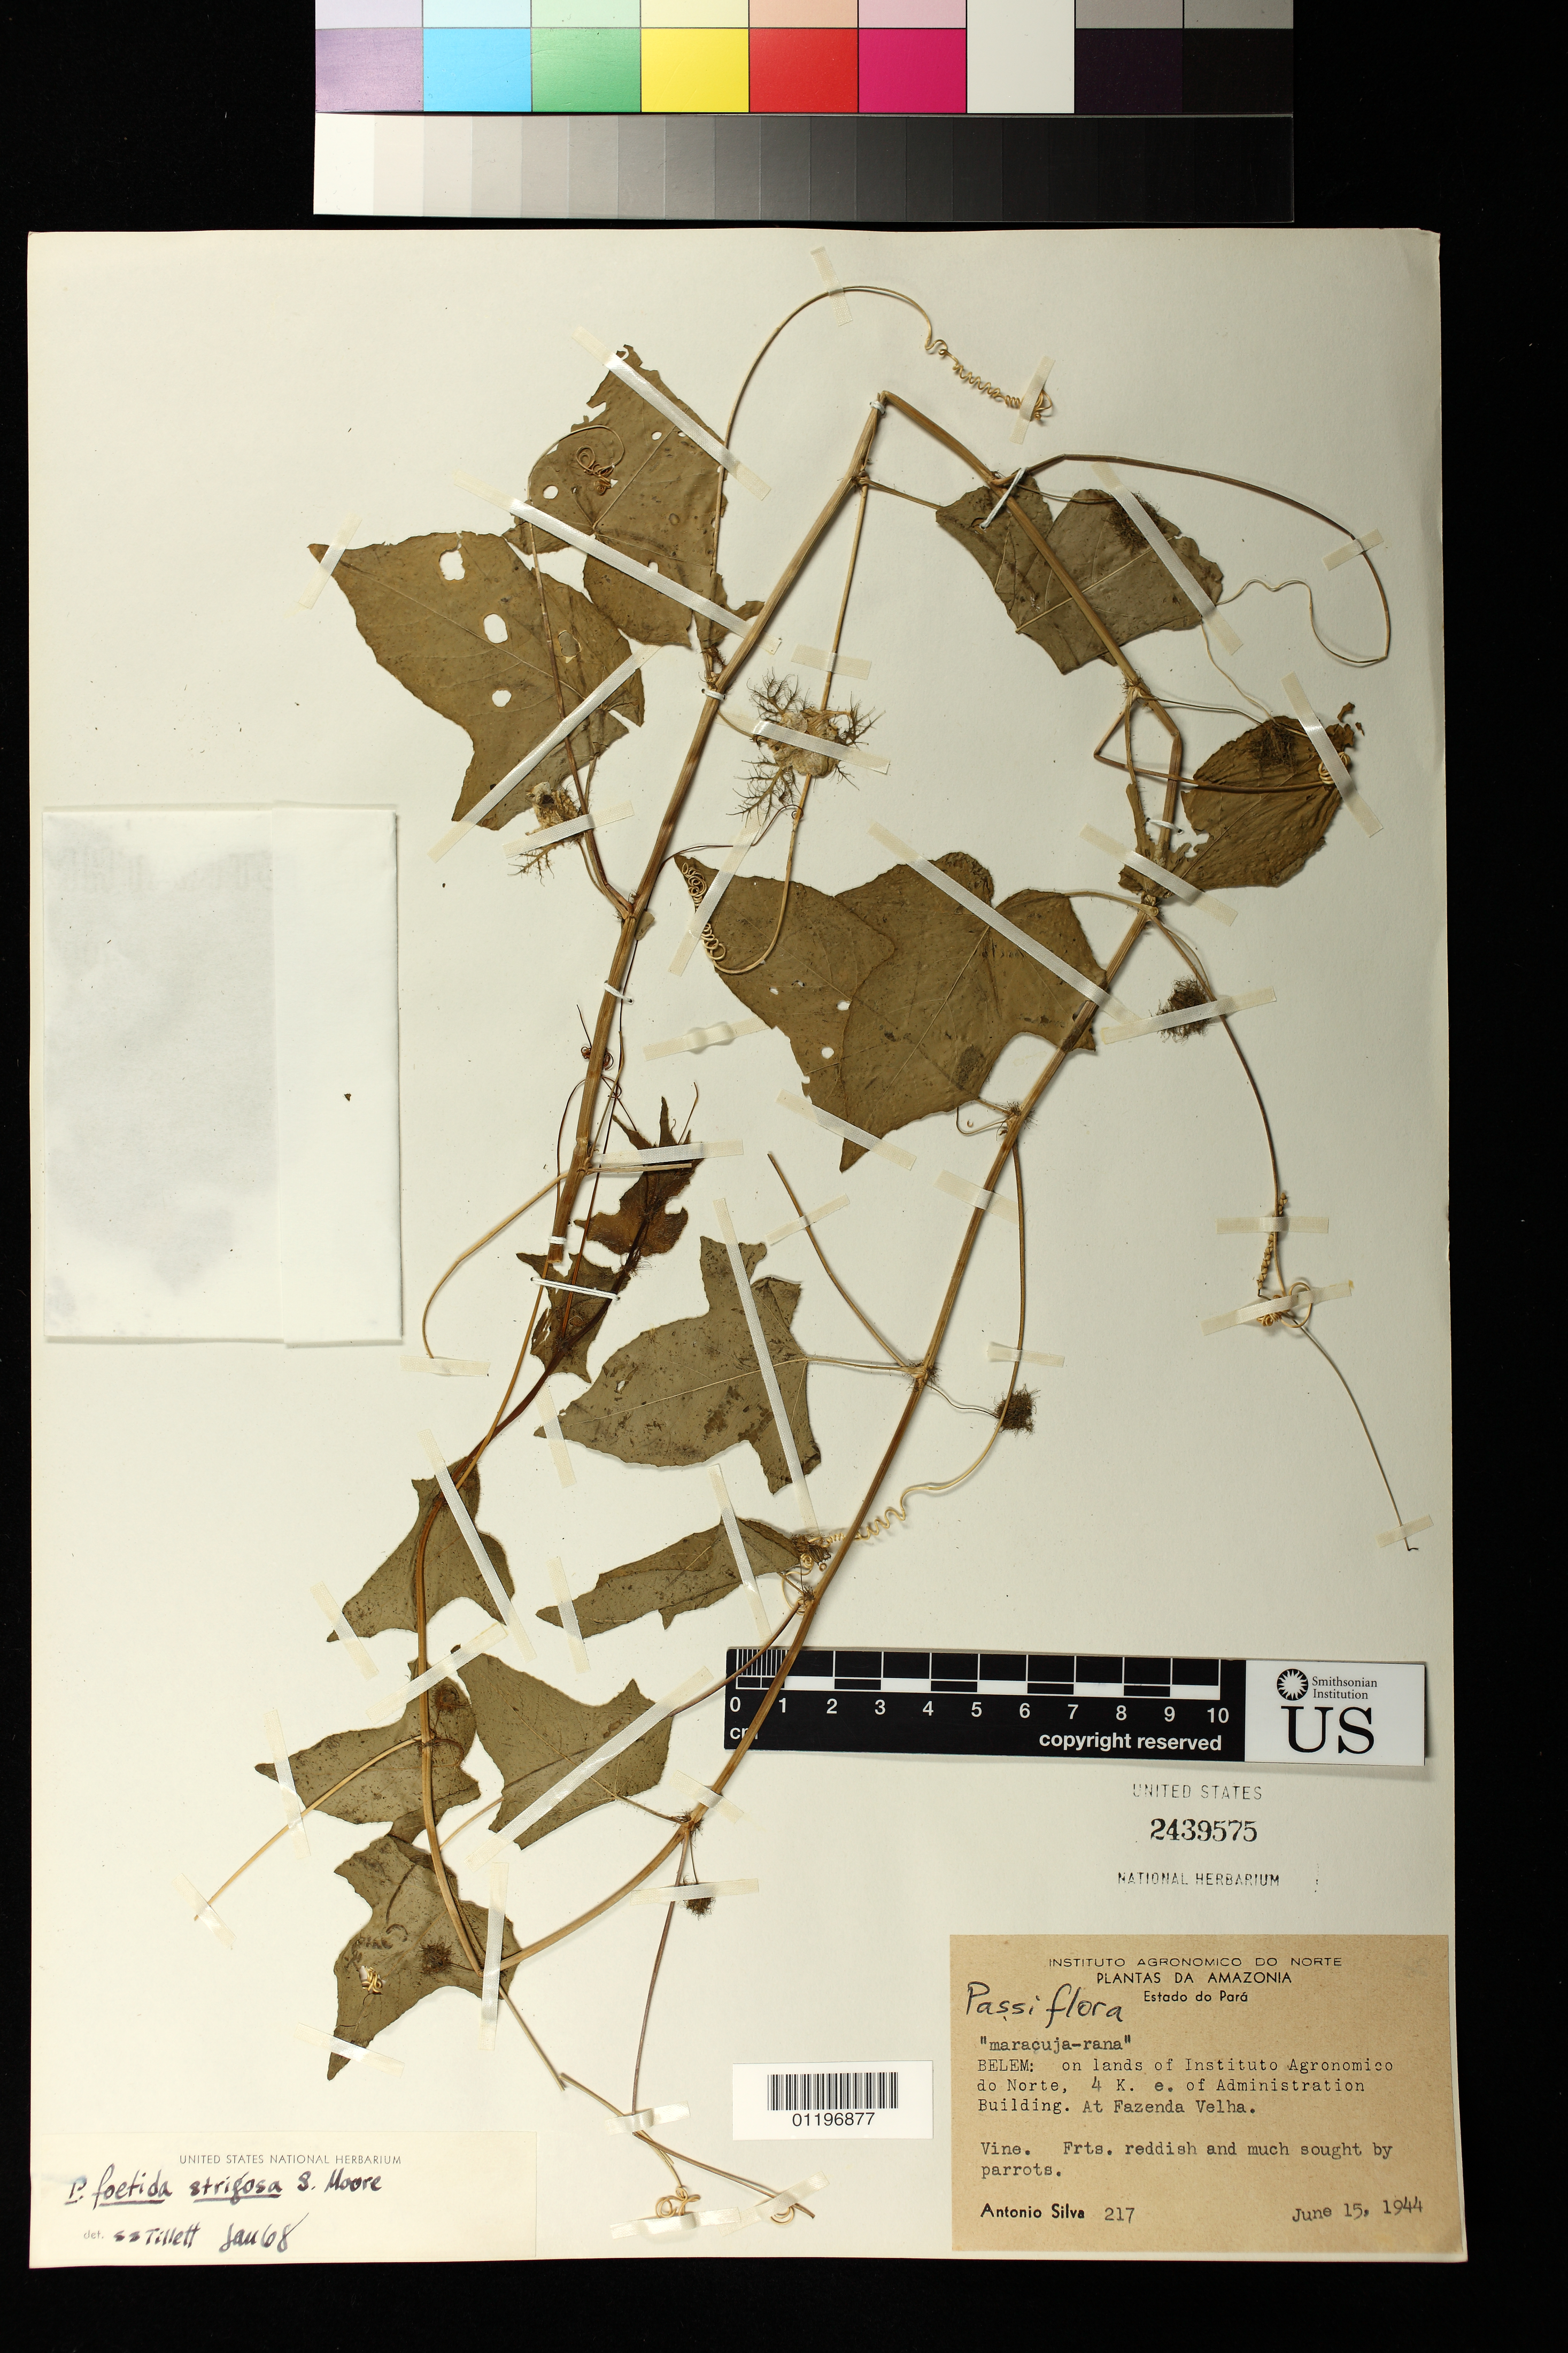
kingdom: Plantae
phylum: Tracheophyta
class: Magnoliopsida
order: Malpighiales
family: Passifloraceae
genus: Passiflora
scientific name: Passiflora foetida var. strigosa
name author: (M. Roem.) S. Moore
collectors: A. Silva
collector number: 217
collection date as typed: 15 Jun 1944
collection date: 1944-06-15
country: Brazil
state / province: Pará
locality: Belem [sic]: on lands of Instituto Agronomico do Norte, 4 K. e. of Administration Building. At Fazenda Velha.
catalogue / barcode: US 2439575